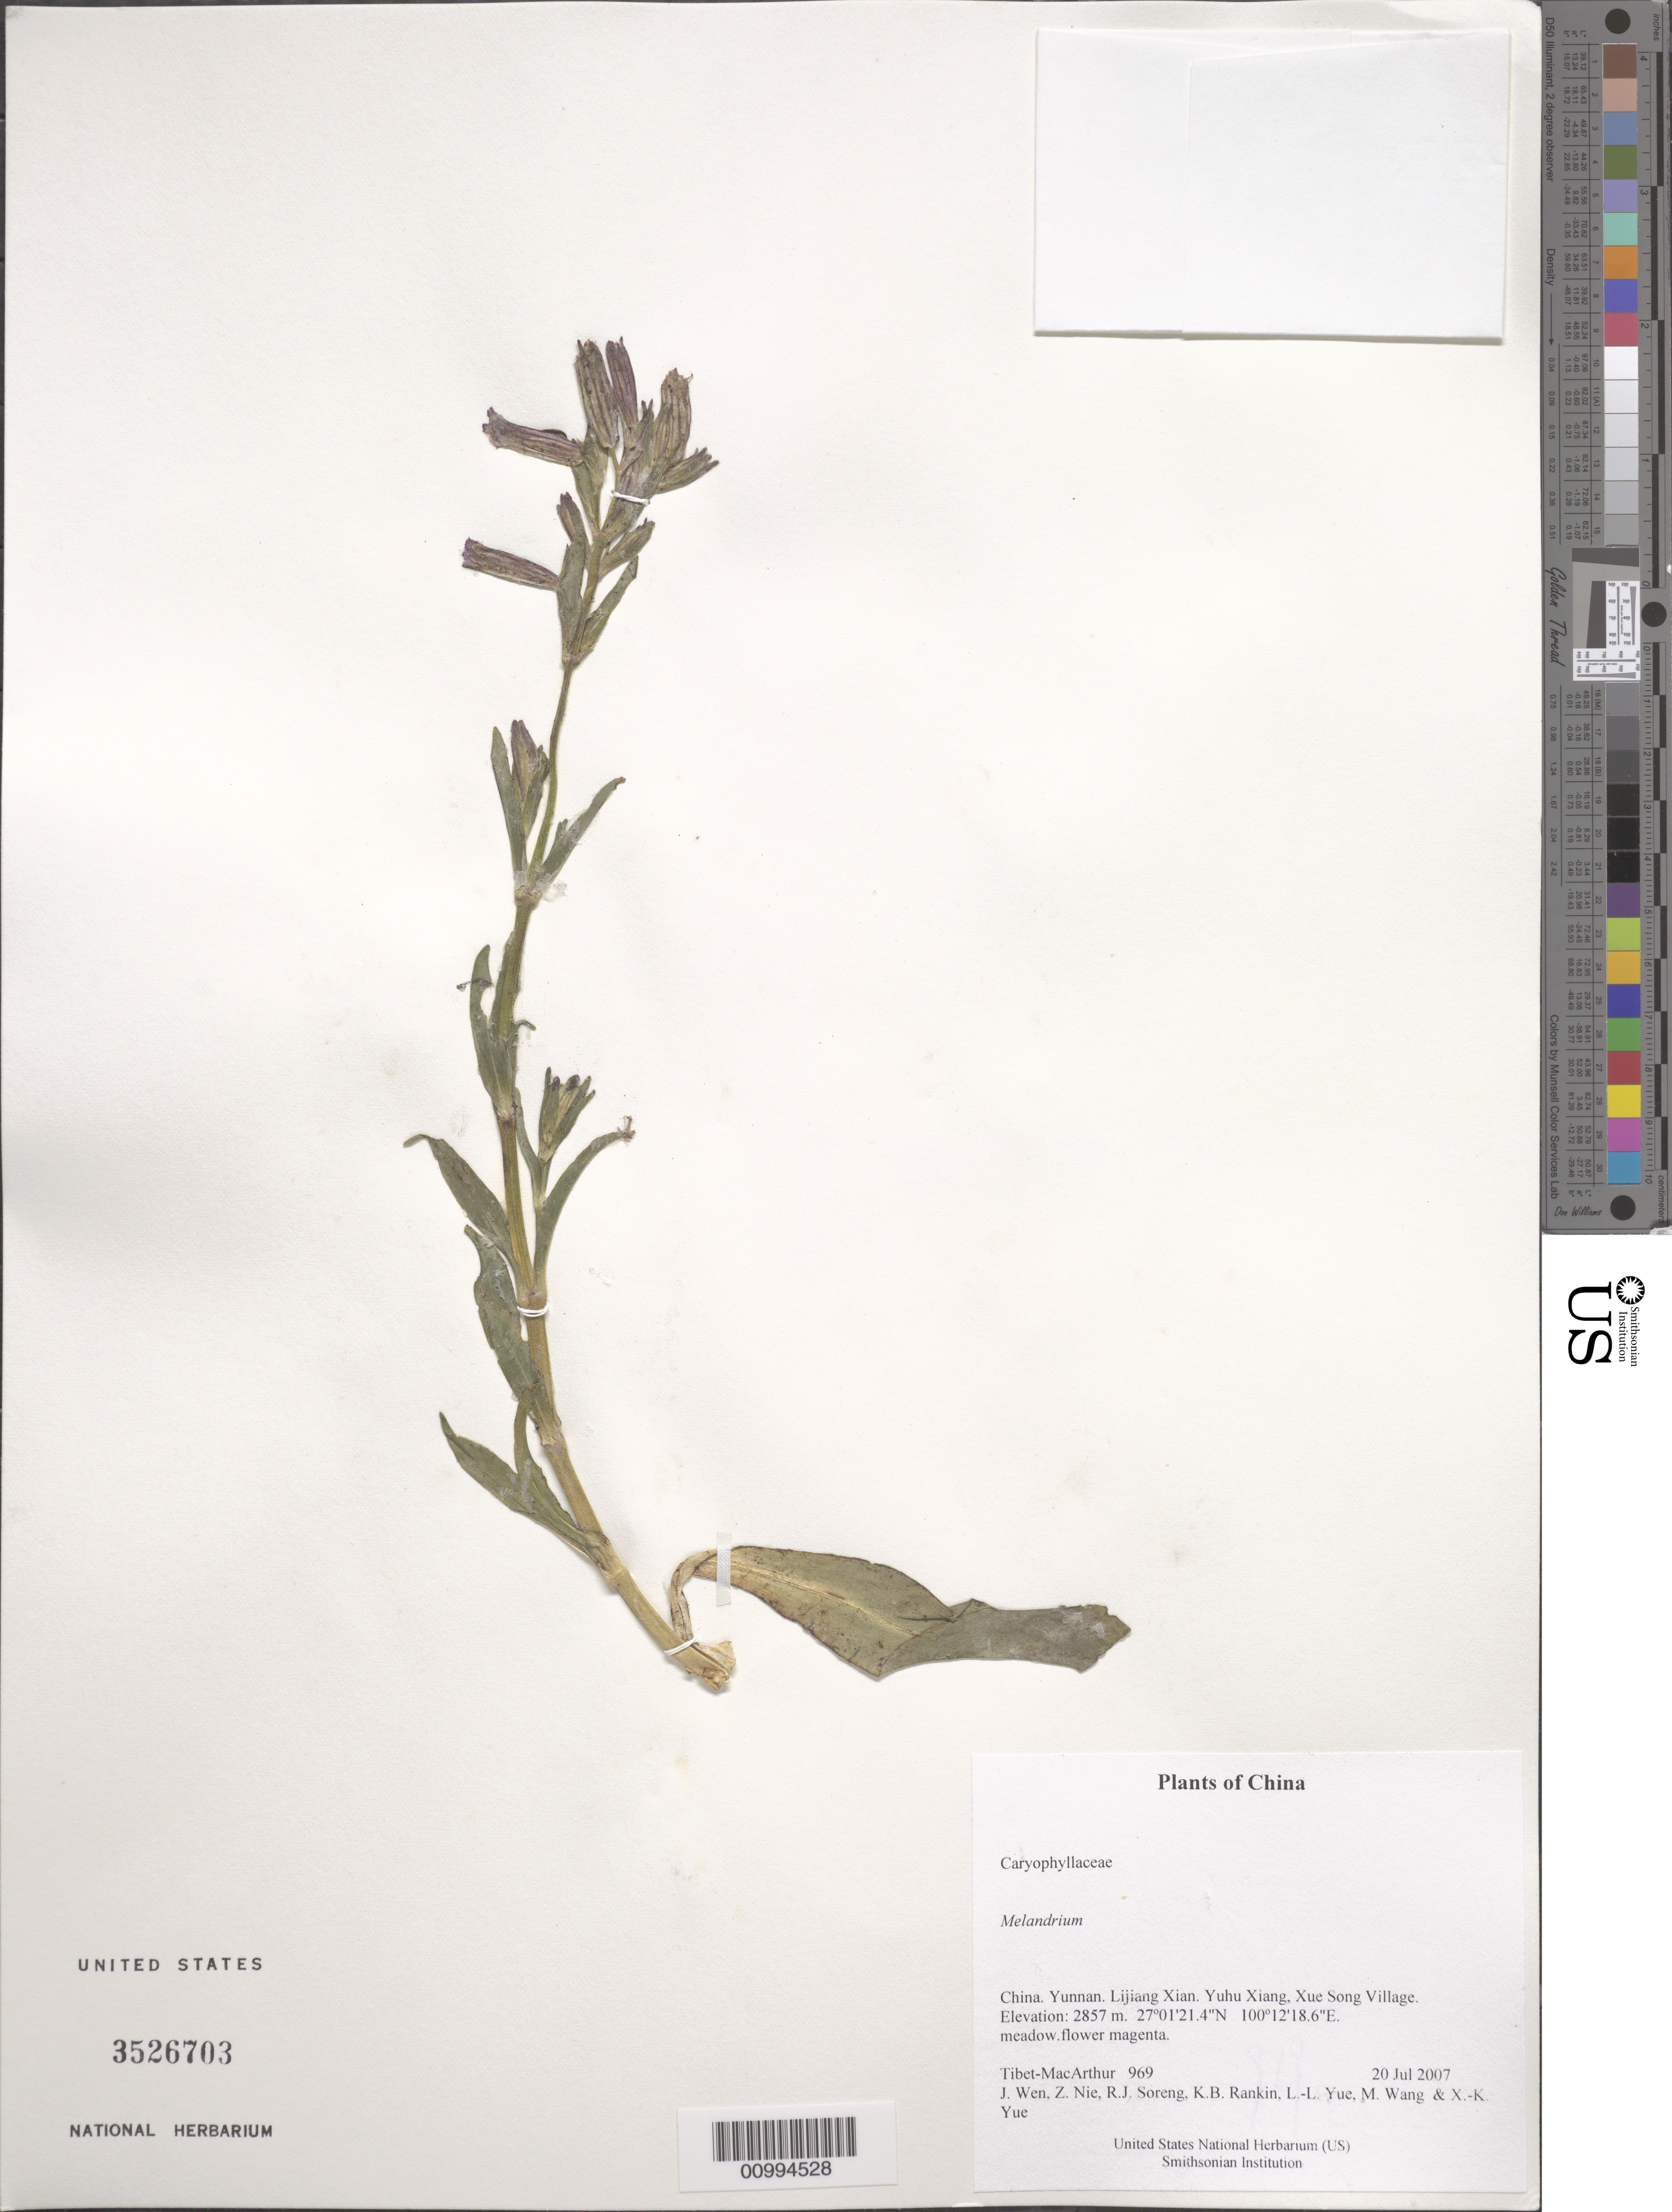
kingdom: Plantae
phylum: Tracheophyta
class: Magnoliopsida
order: Caryophyllales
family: Caryophyllaceae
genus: Silene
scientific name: Silene sp.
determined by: Strong, Mark T., (BOT), Smithsonian Institution - National Museum of Natural History (UNITED STATES)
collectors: Tibet-MacArthur, J. Wen, Z. Nie, R. J. Soreng, K. Rankin, L. Yue, M. Wang & X. Yue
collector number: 969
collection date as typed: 20 Jul 2007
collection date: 2007-07-20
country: China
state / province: Yunnan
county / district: Lijiang Xian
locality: Yuhu Xiang, Xue Song Village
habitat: meadow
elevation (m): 2857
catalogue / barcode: US 3526703